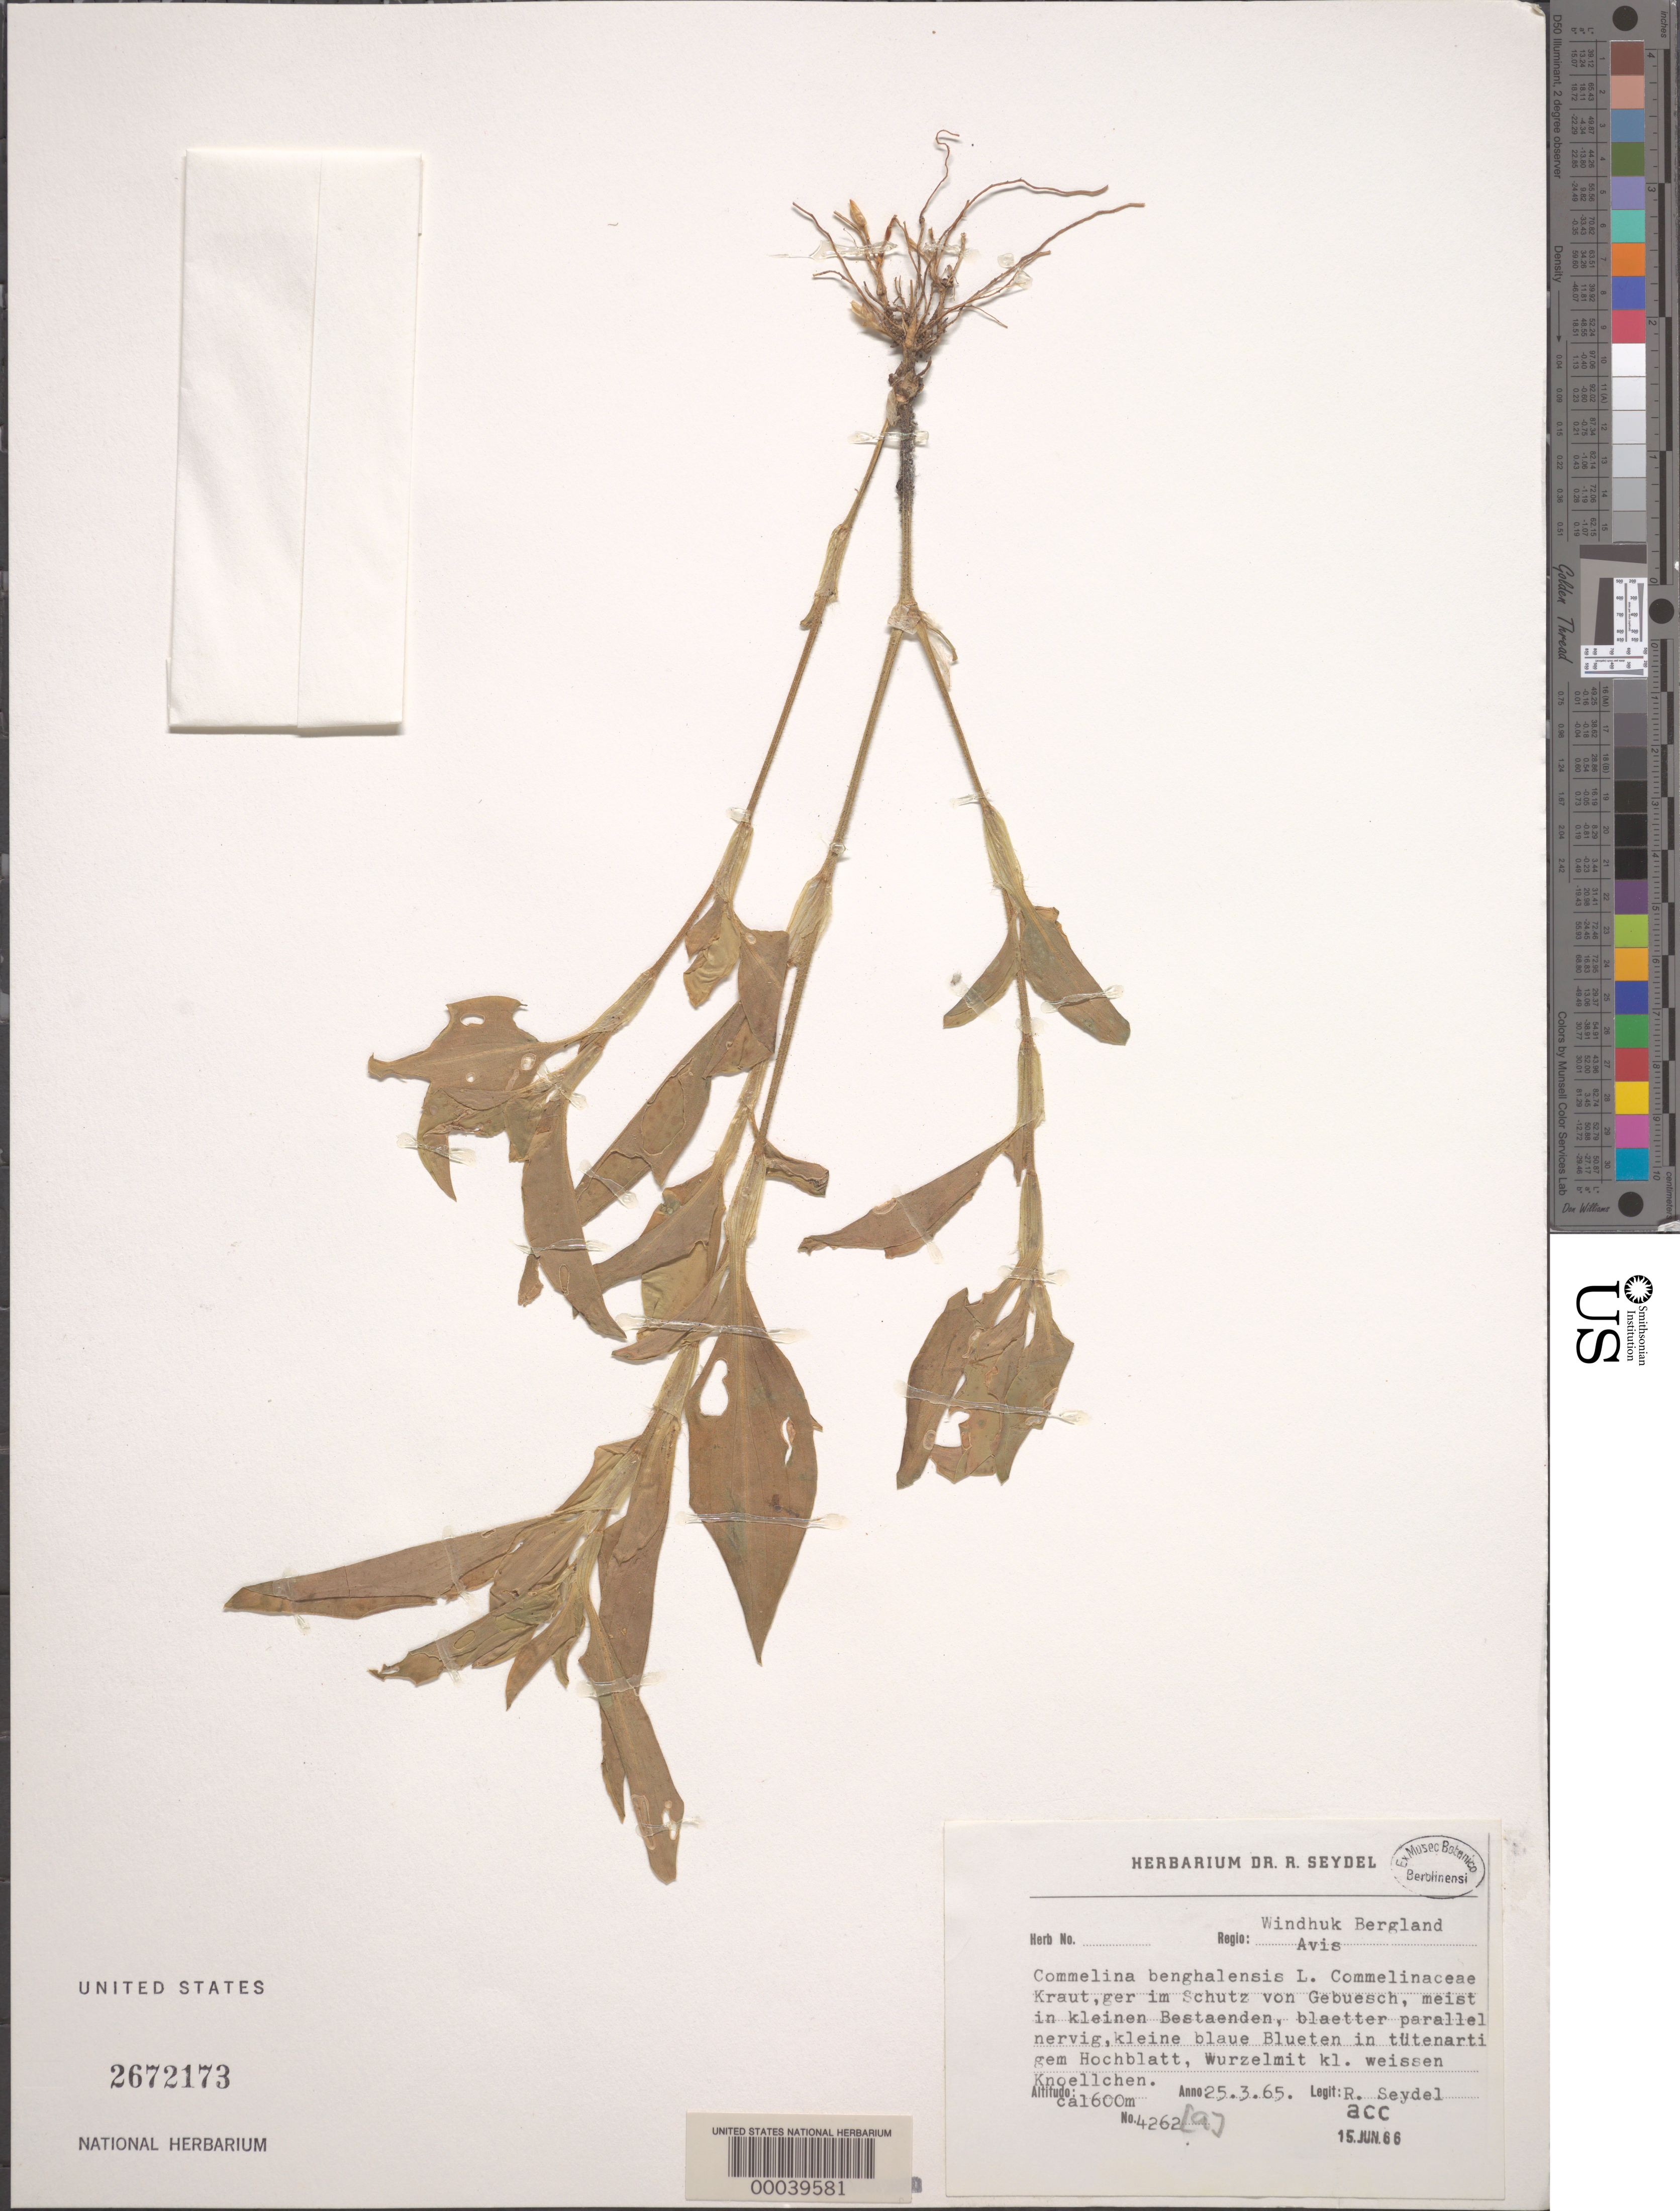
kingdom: Plantae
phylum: Tracheophyta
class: Liliopsida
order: Commelinales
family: Commelinaceae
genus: Commelina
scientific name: Commelina benghalensis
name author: L.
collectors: R. Seydel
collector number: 4262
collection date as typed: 25 Mar 1965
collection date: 1965-03-25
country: Namibia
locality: Windhuk Bergland; Avis (Windhuk is the German for Windhoek, the capital of Namibia)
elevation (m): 1600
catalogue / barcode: US 2672173